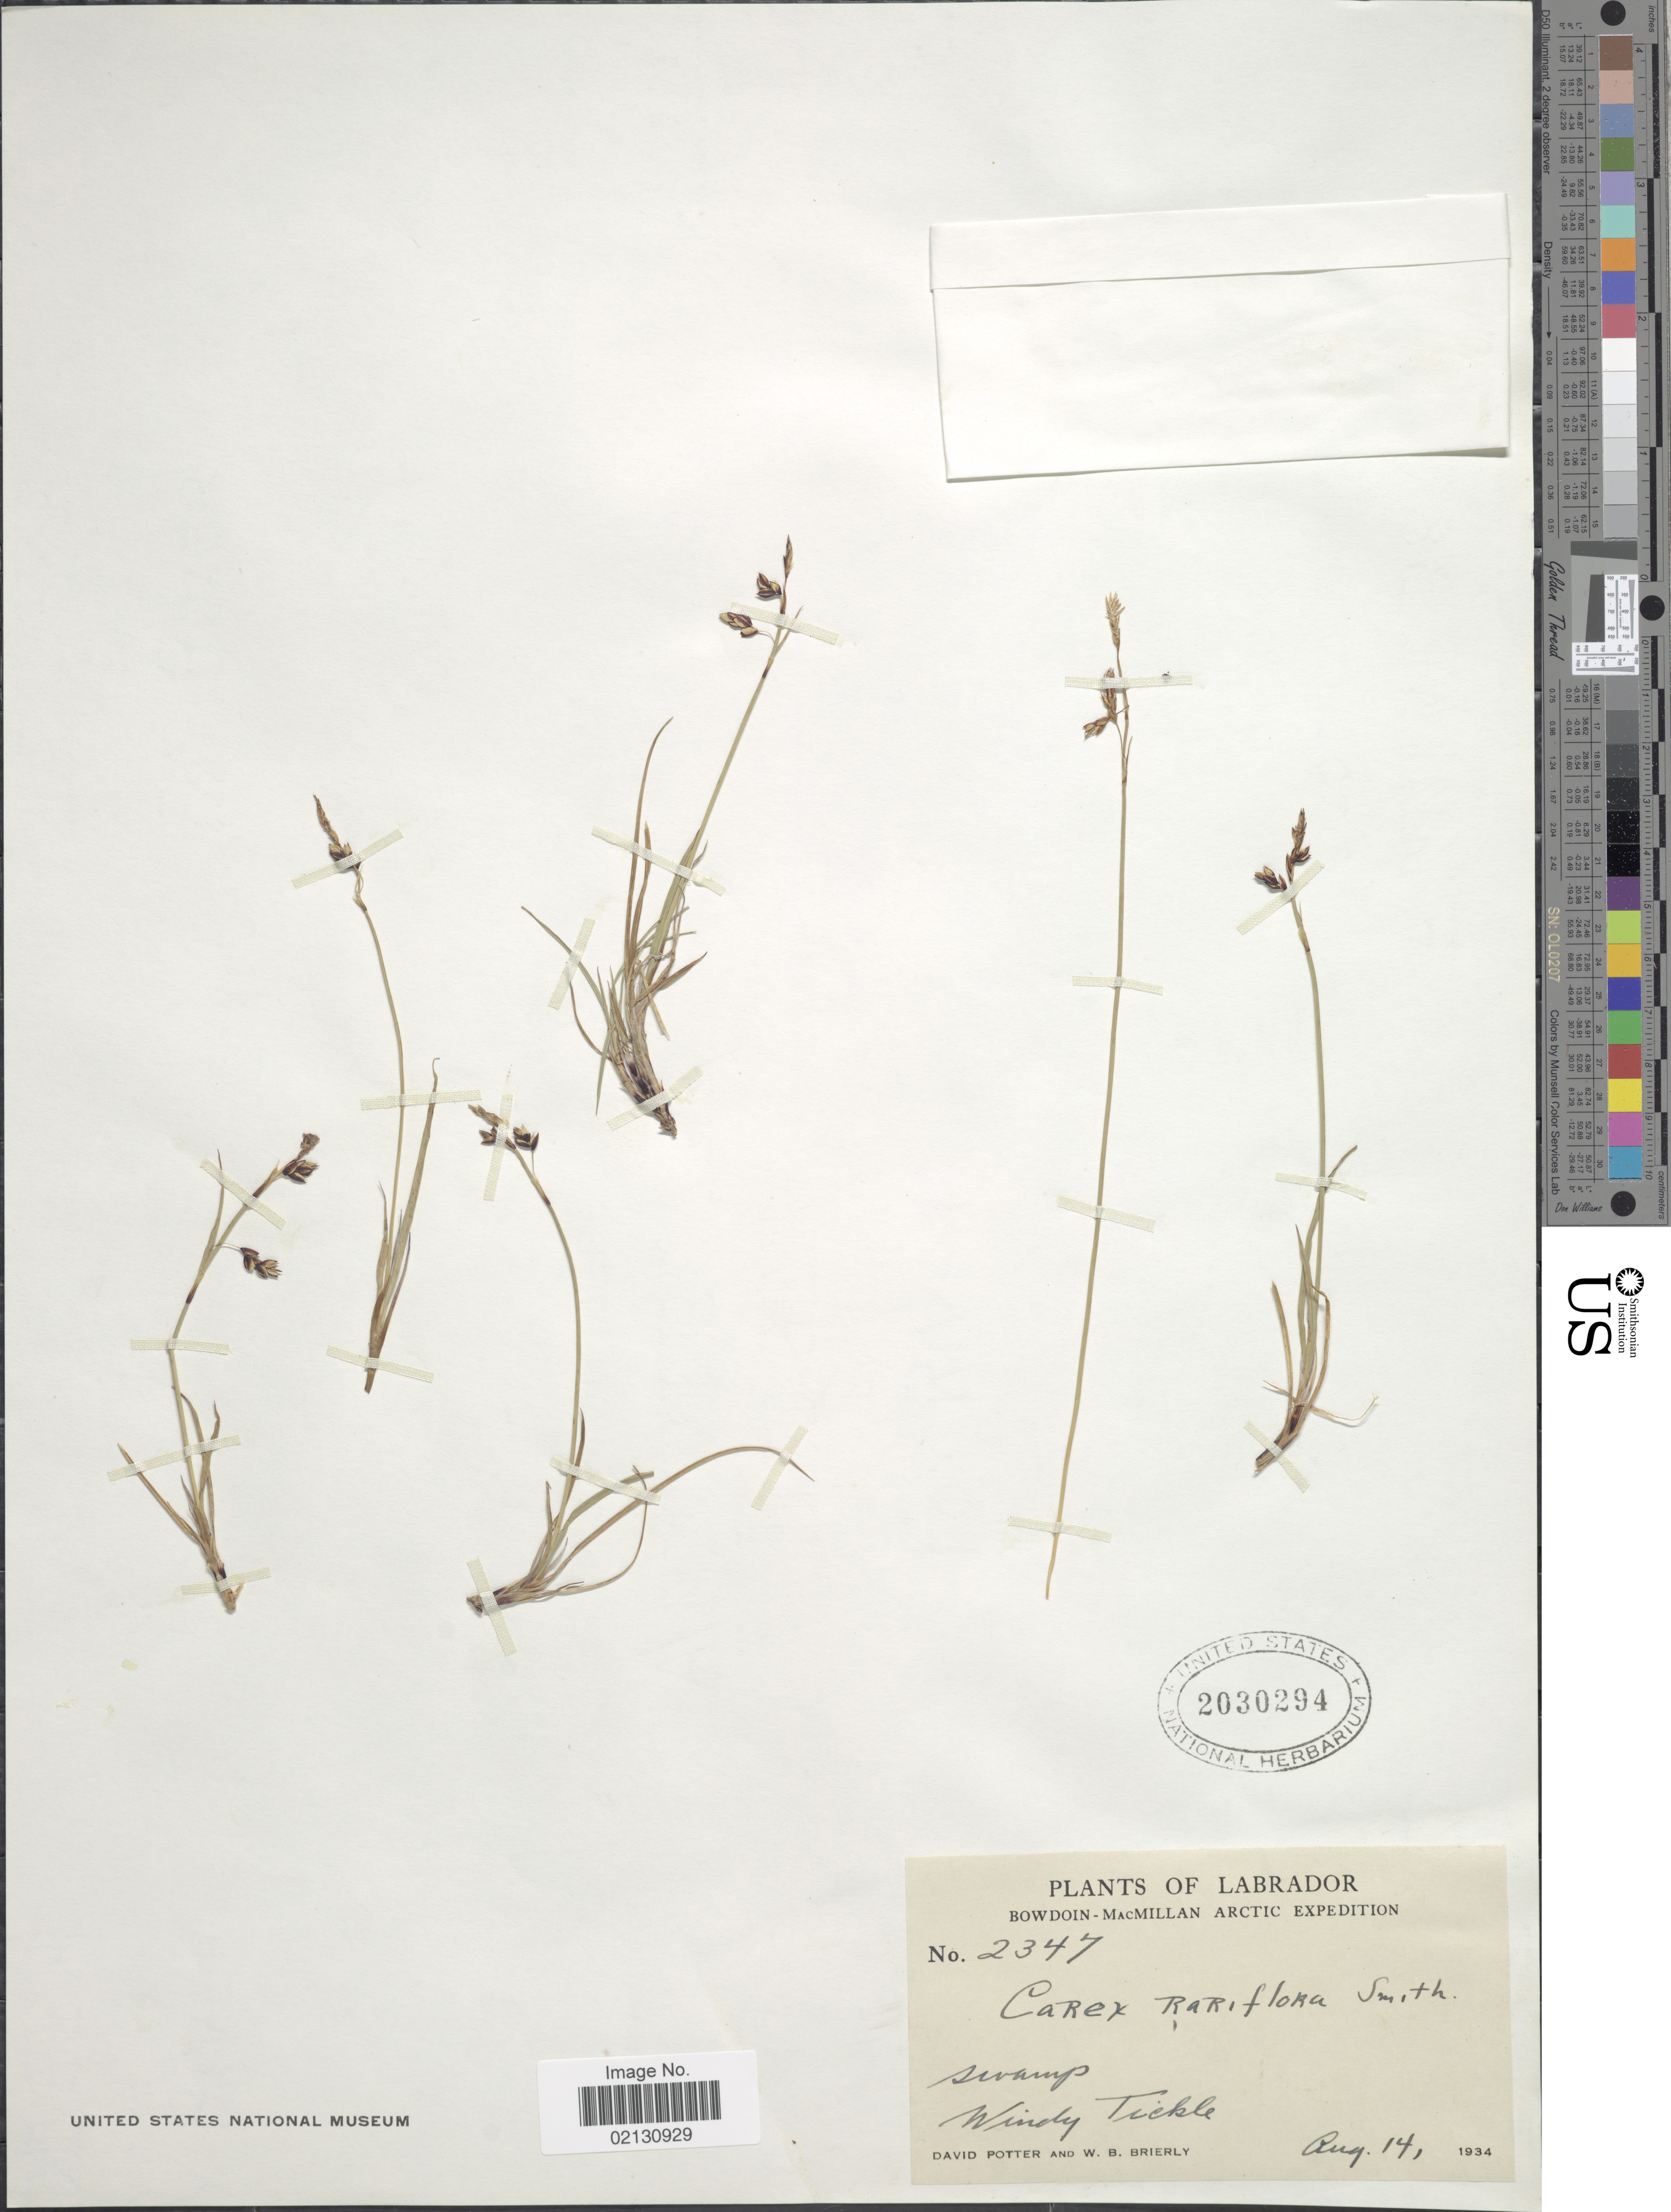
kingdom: Plantae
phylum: Tracheophyta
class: Liliopsida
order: Poales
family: Cyperaceae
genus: Carex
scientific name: Carex rariflora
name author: (Wahlenb.) Sm.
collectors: D. Potter & W. Brierly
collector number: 2347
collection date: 1934-08-14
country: Canada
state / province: Newfoundland and Labrador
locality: Labrador. Windy Tickle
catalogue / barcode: US 2030294